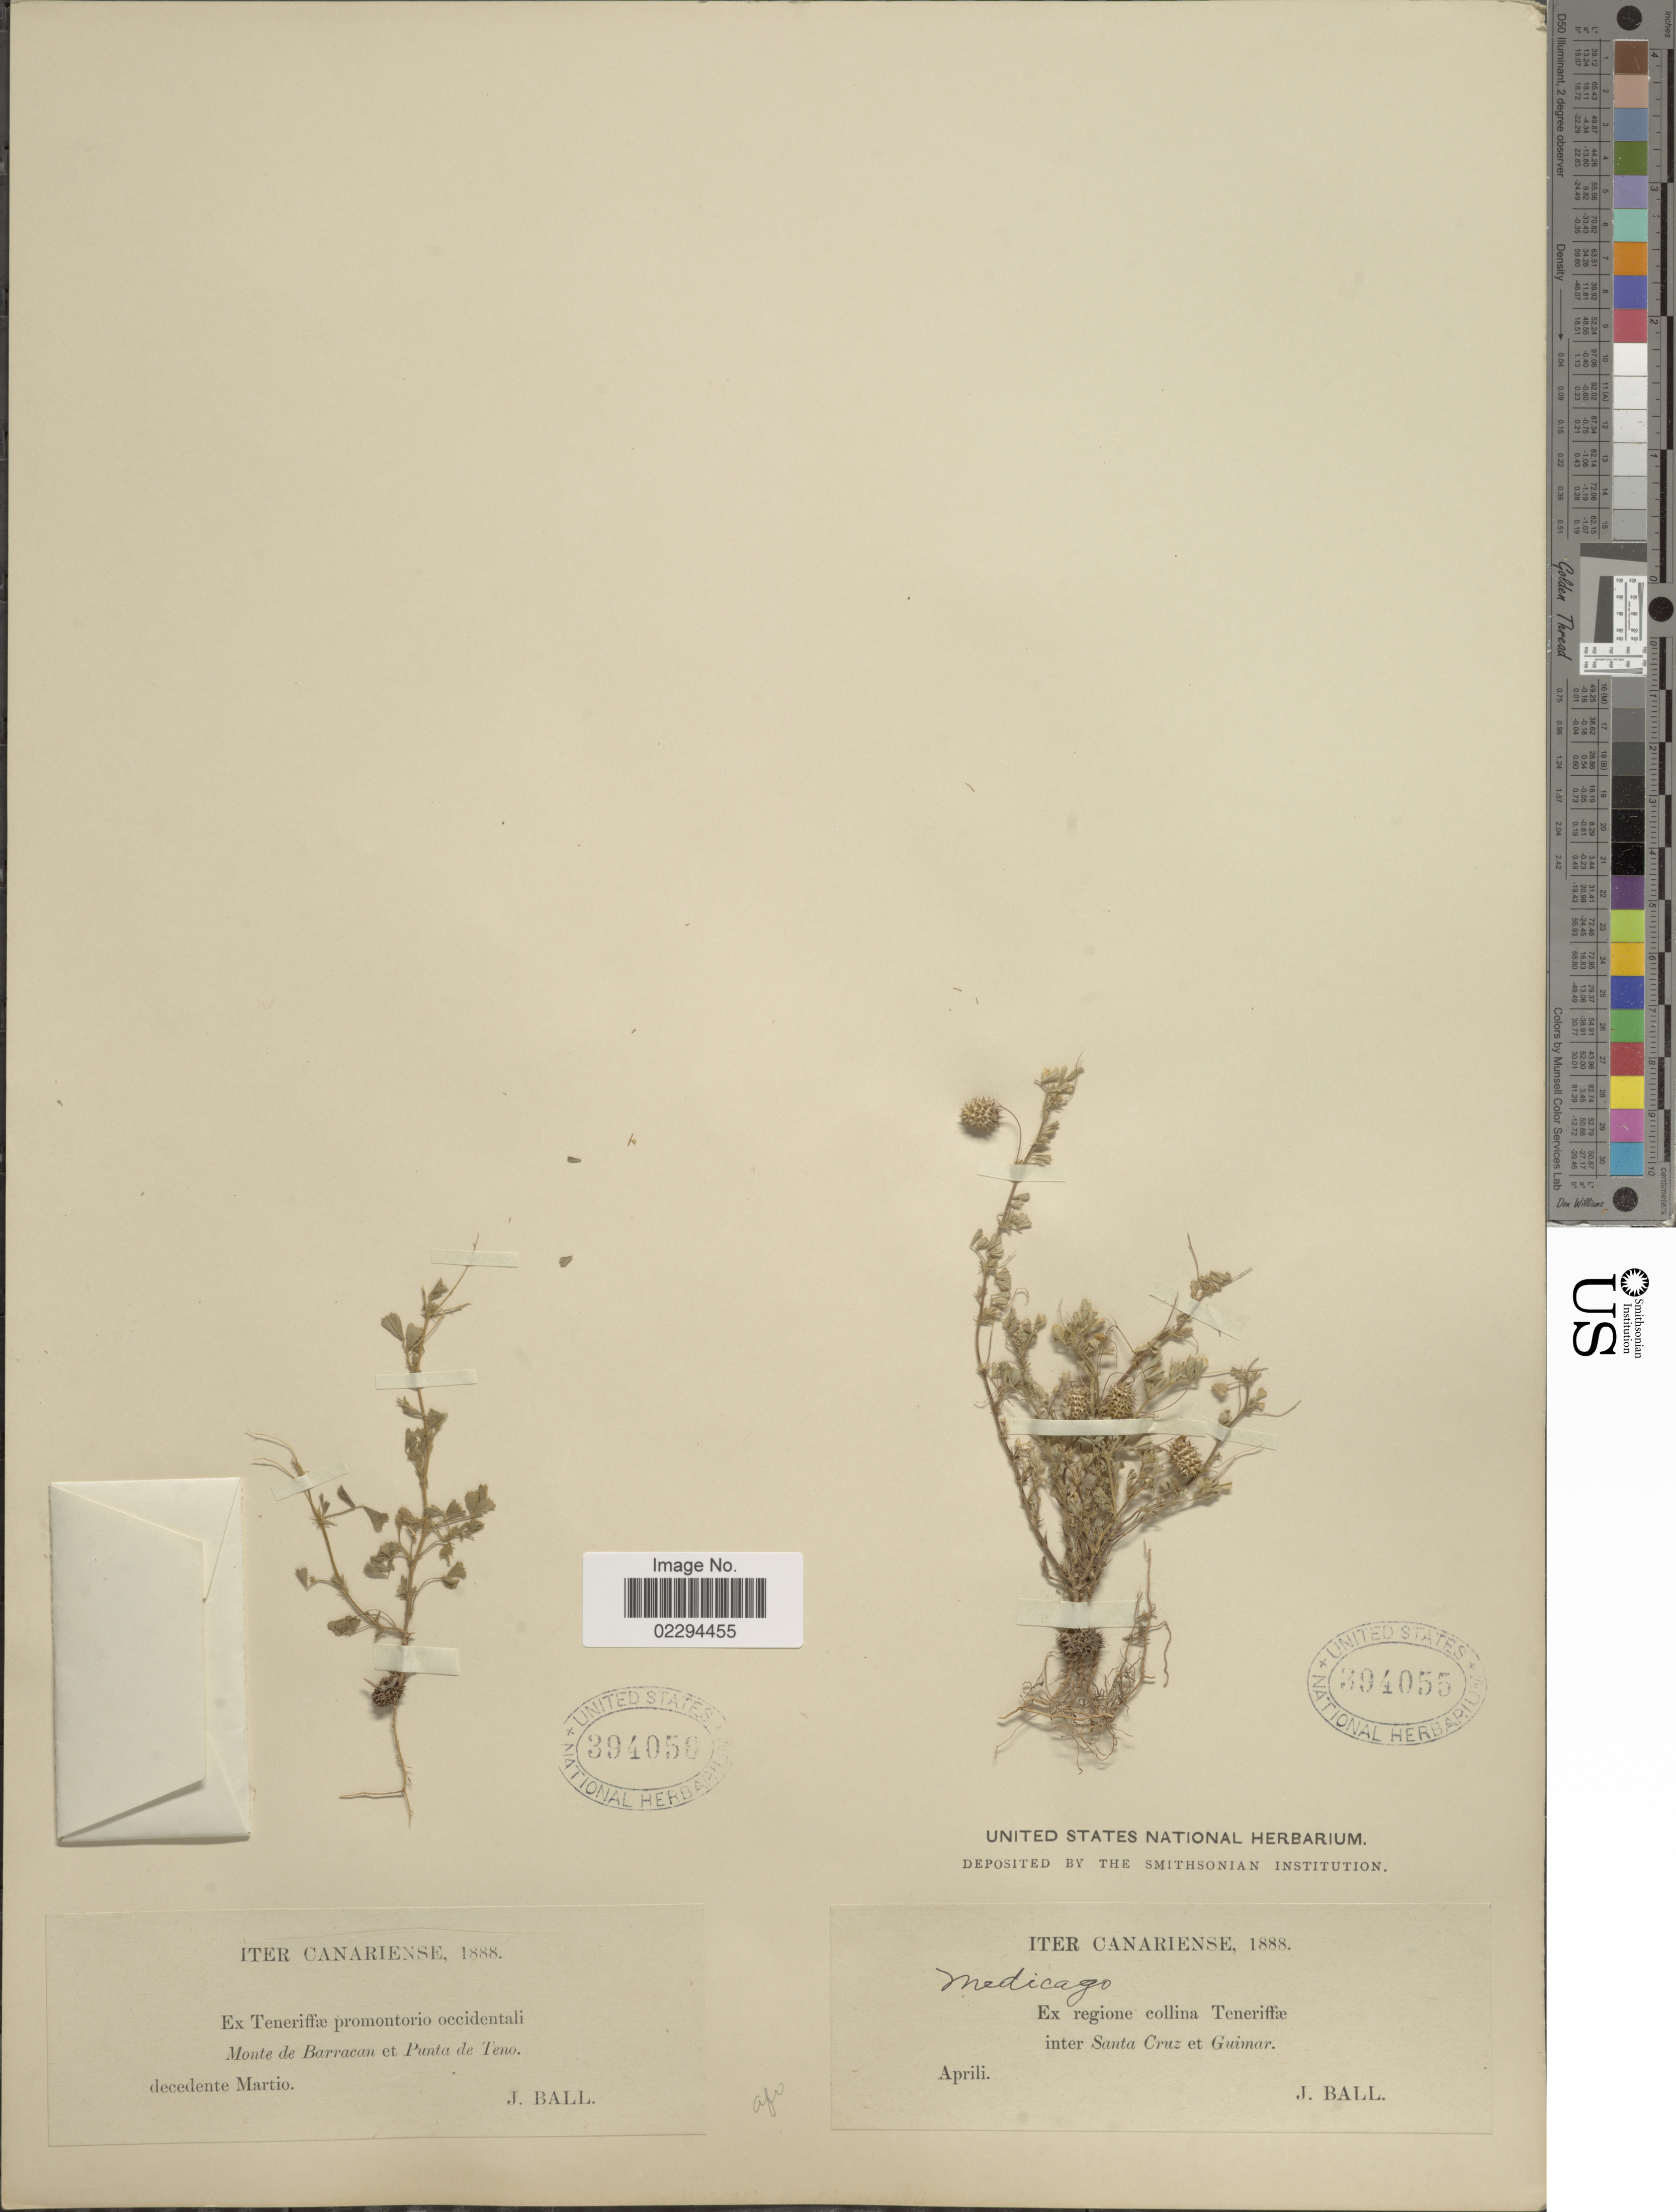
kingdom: Plantae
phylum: Tracheophyta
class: Magnoliopsida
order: Fabales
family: Fabaceae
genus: Medicago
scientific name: Medicago sp.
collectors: J. Ball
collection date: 1888-04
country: Spain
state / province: Canarias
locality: Ex regione collina Teneriffae inter Santa Cruz et Guimar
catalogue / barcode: US 394055